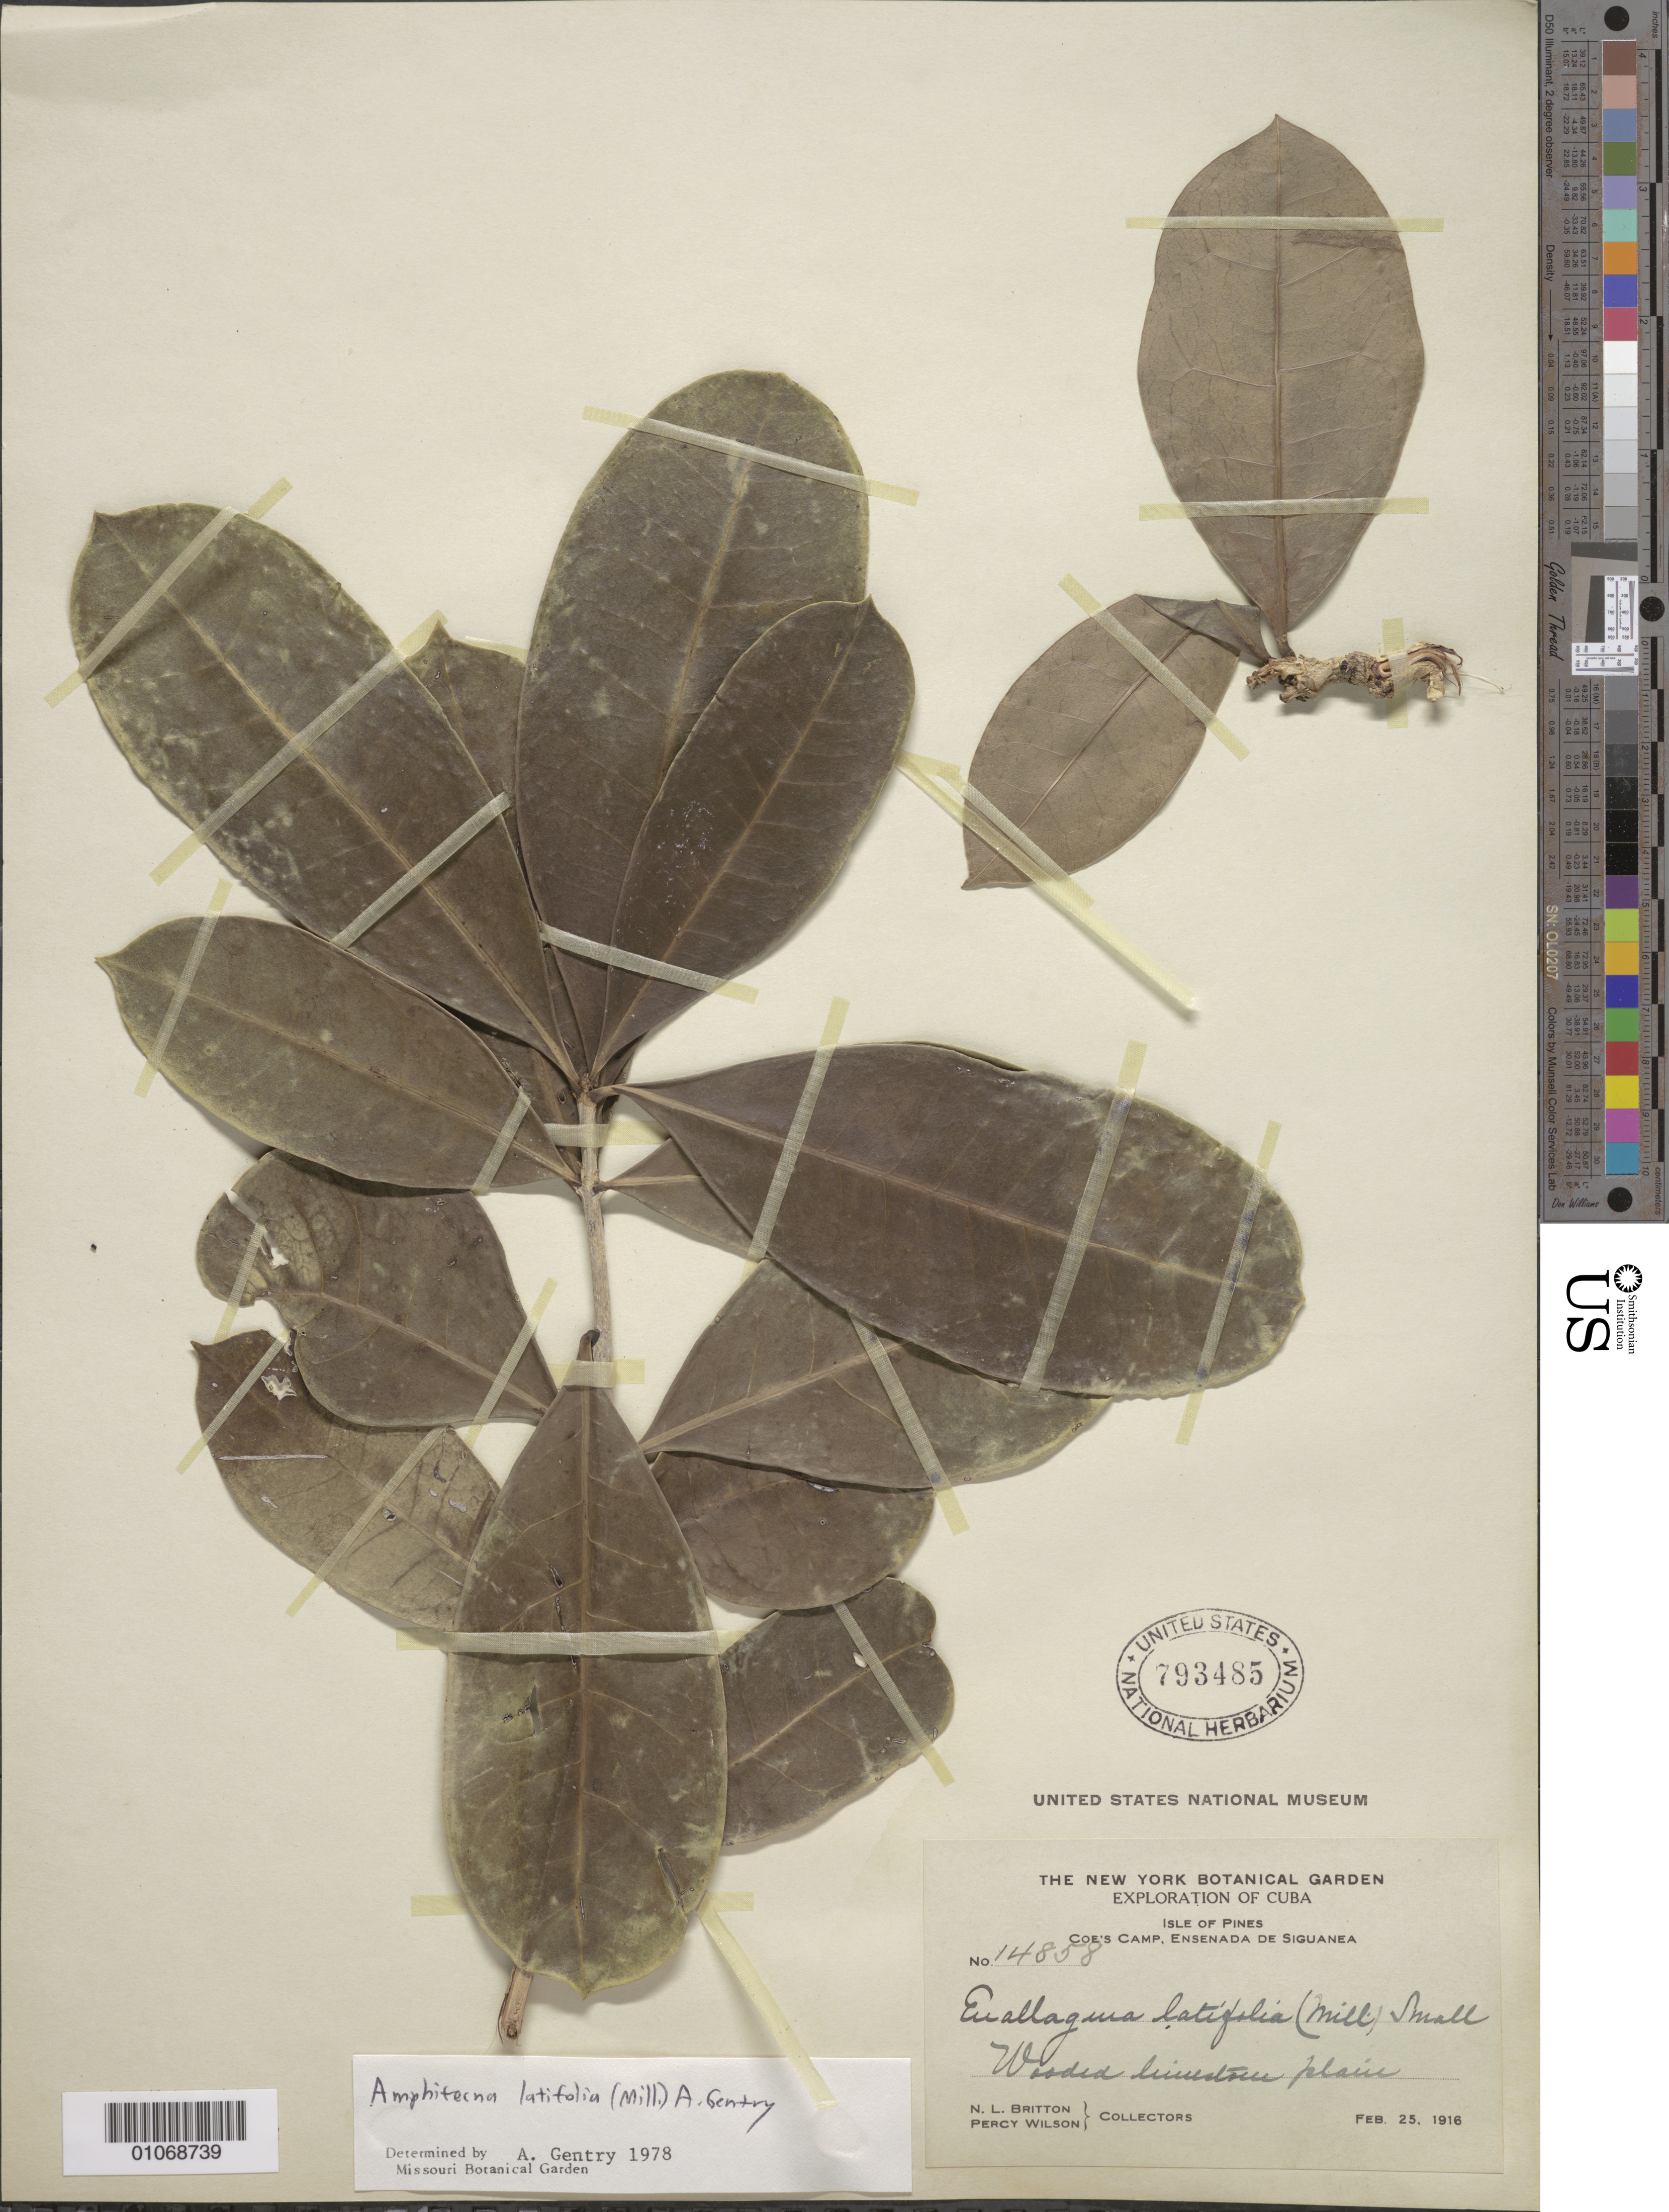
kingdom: Plantae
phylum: Tracheophyta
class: Magnoliopsida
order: Lamiales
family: Bignoniaceae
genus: Amphitecna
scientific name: Amphitecna latifolia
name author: (Mill.) A.H. Gentry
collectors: N. Britton & P. Wilson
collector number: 14858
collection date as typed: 25 Feb 1916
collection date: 1916-02-25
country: Cuba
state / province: Isla de La Juventud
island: Isla de la Juventud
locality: Coe's camp, Ensensada de Siguanea Wooded limestone plain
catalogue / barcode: US 793485